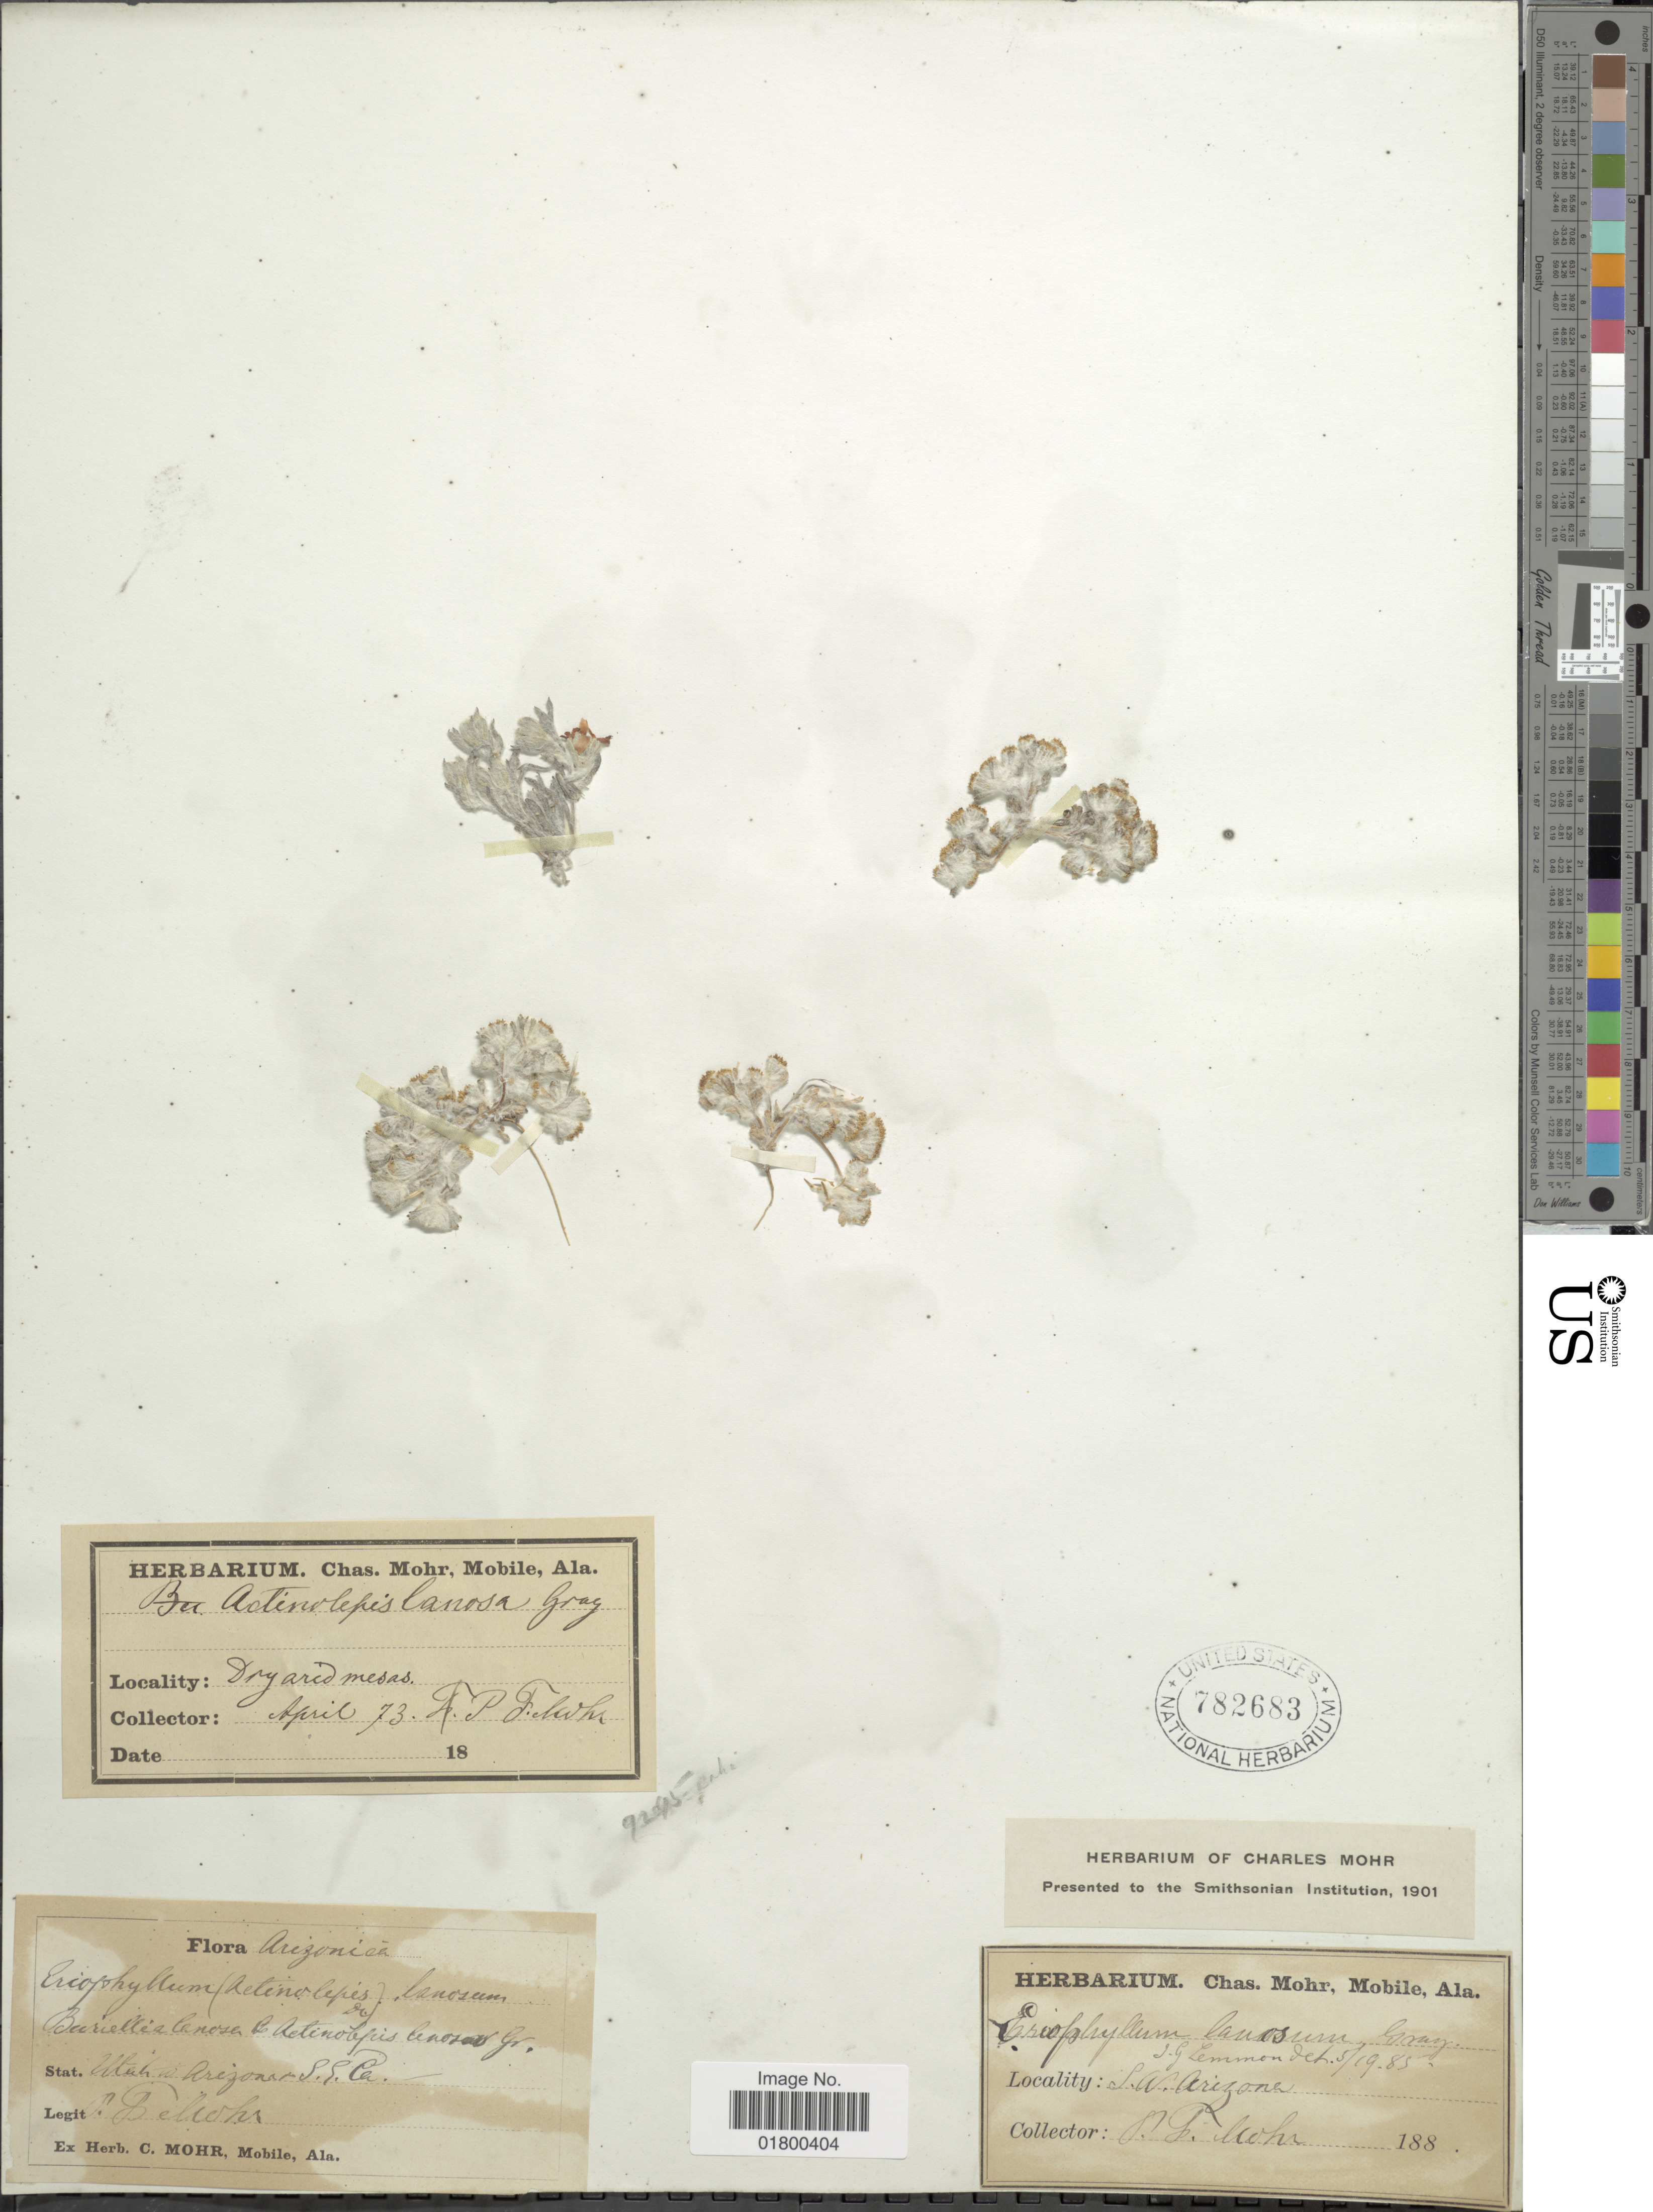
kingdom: Plantae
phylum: Tracheophyta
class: Magnoliopsida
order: Asterales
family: Asteraceae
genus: Eriophyllum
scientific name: Eriophyllum lanosum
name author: (A. Gray) A. Gray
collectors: P. F. Mohr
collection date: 1873-04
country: United States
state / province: Arizona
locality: S. A. Arizona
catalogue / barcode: US 782683